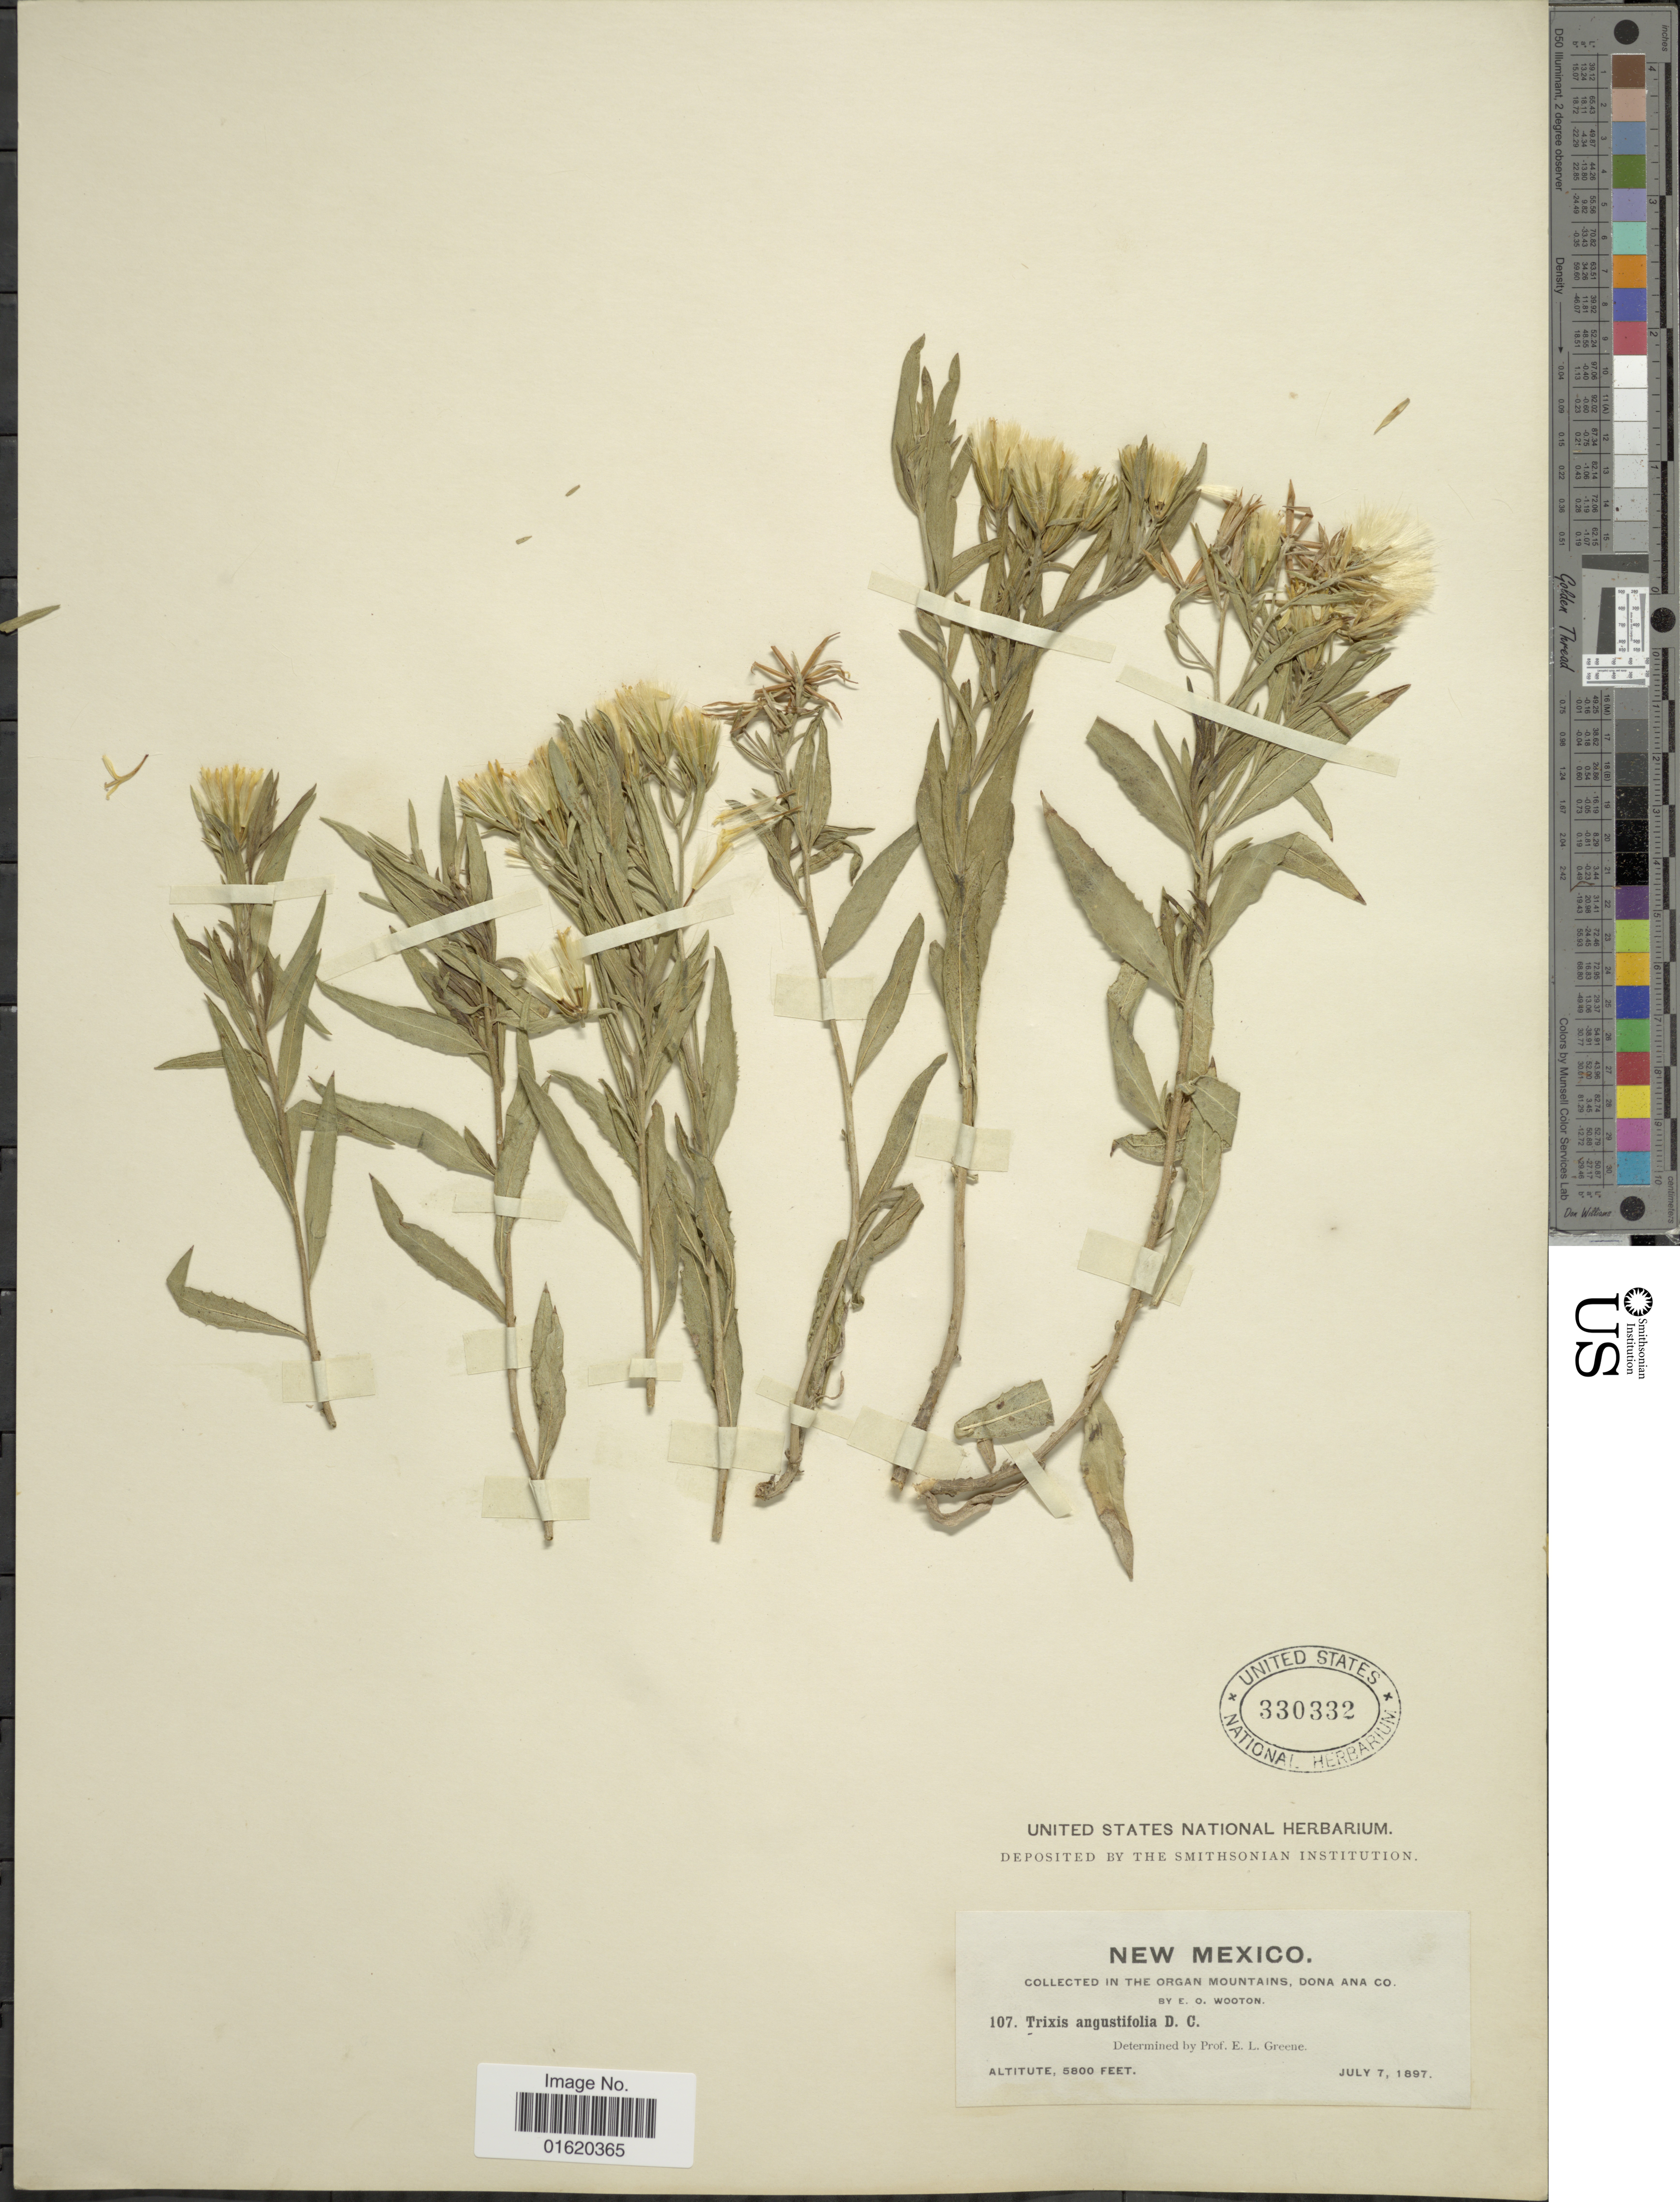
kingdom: Plantae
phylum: Tracheophyta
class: Magnoliopsida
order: Asterales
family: Asteraceae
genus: Trixis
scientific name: Trixis californica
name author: Kellogg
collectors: E. O. Wooton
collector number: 107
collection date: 1897-07-07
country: United States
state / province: New Mexico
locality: Organ Mountains, Dona Ana Co,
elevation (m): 1768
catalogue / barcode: US 330332